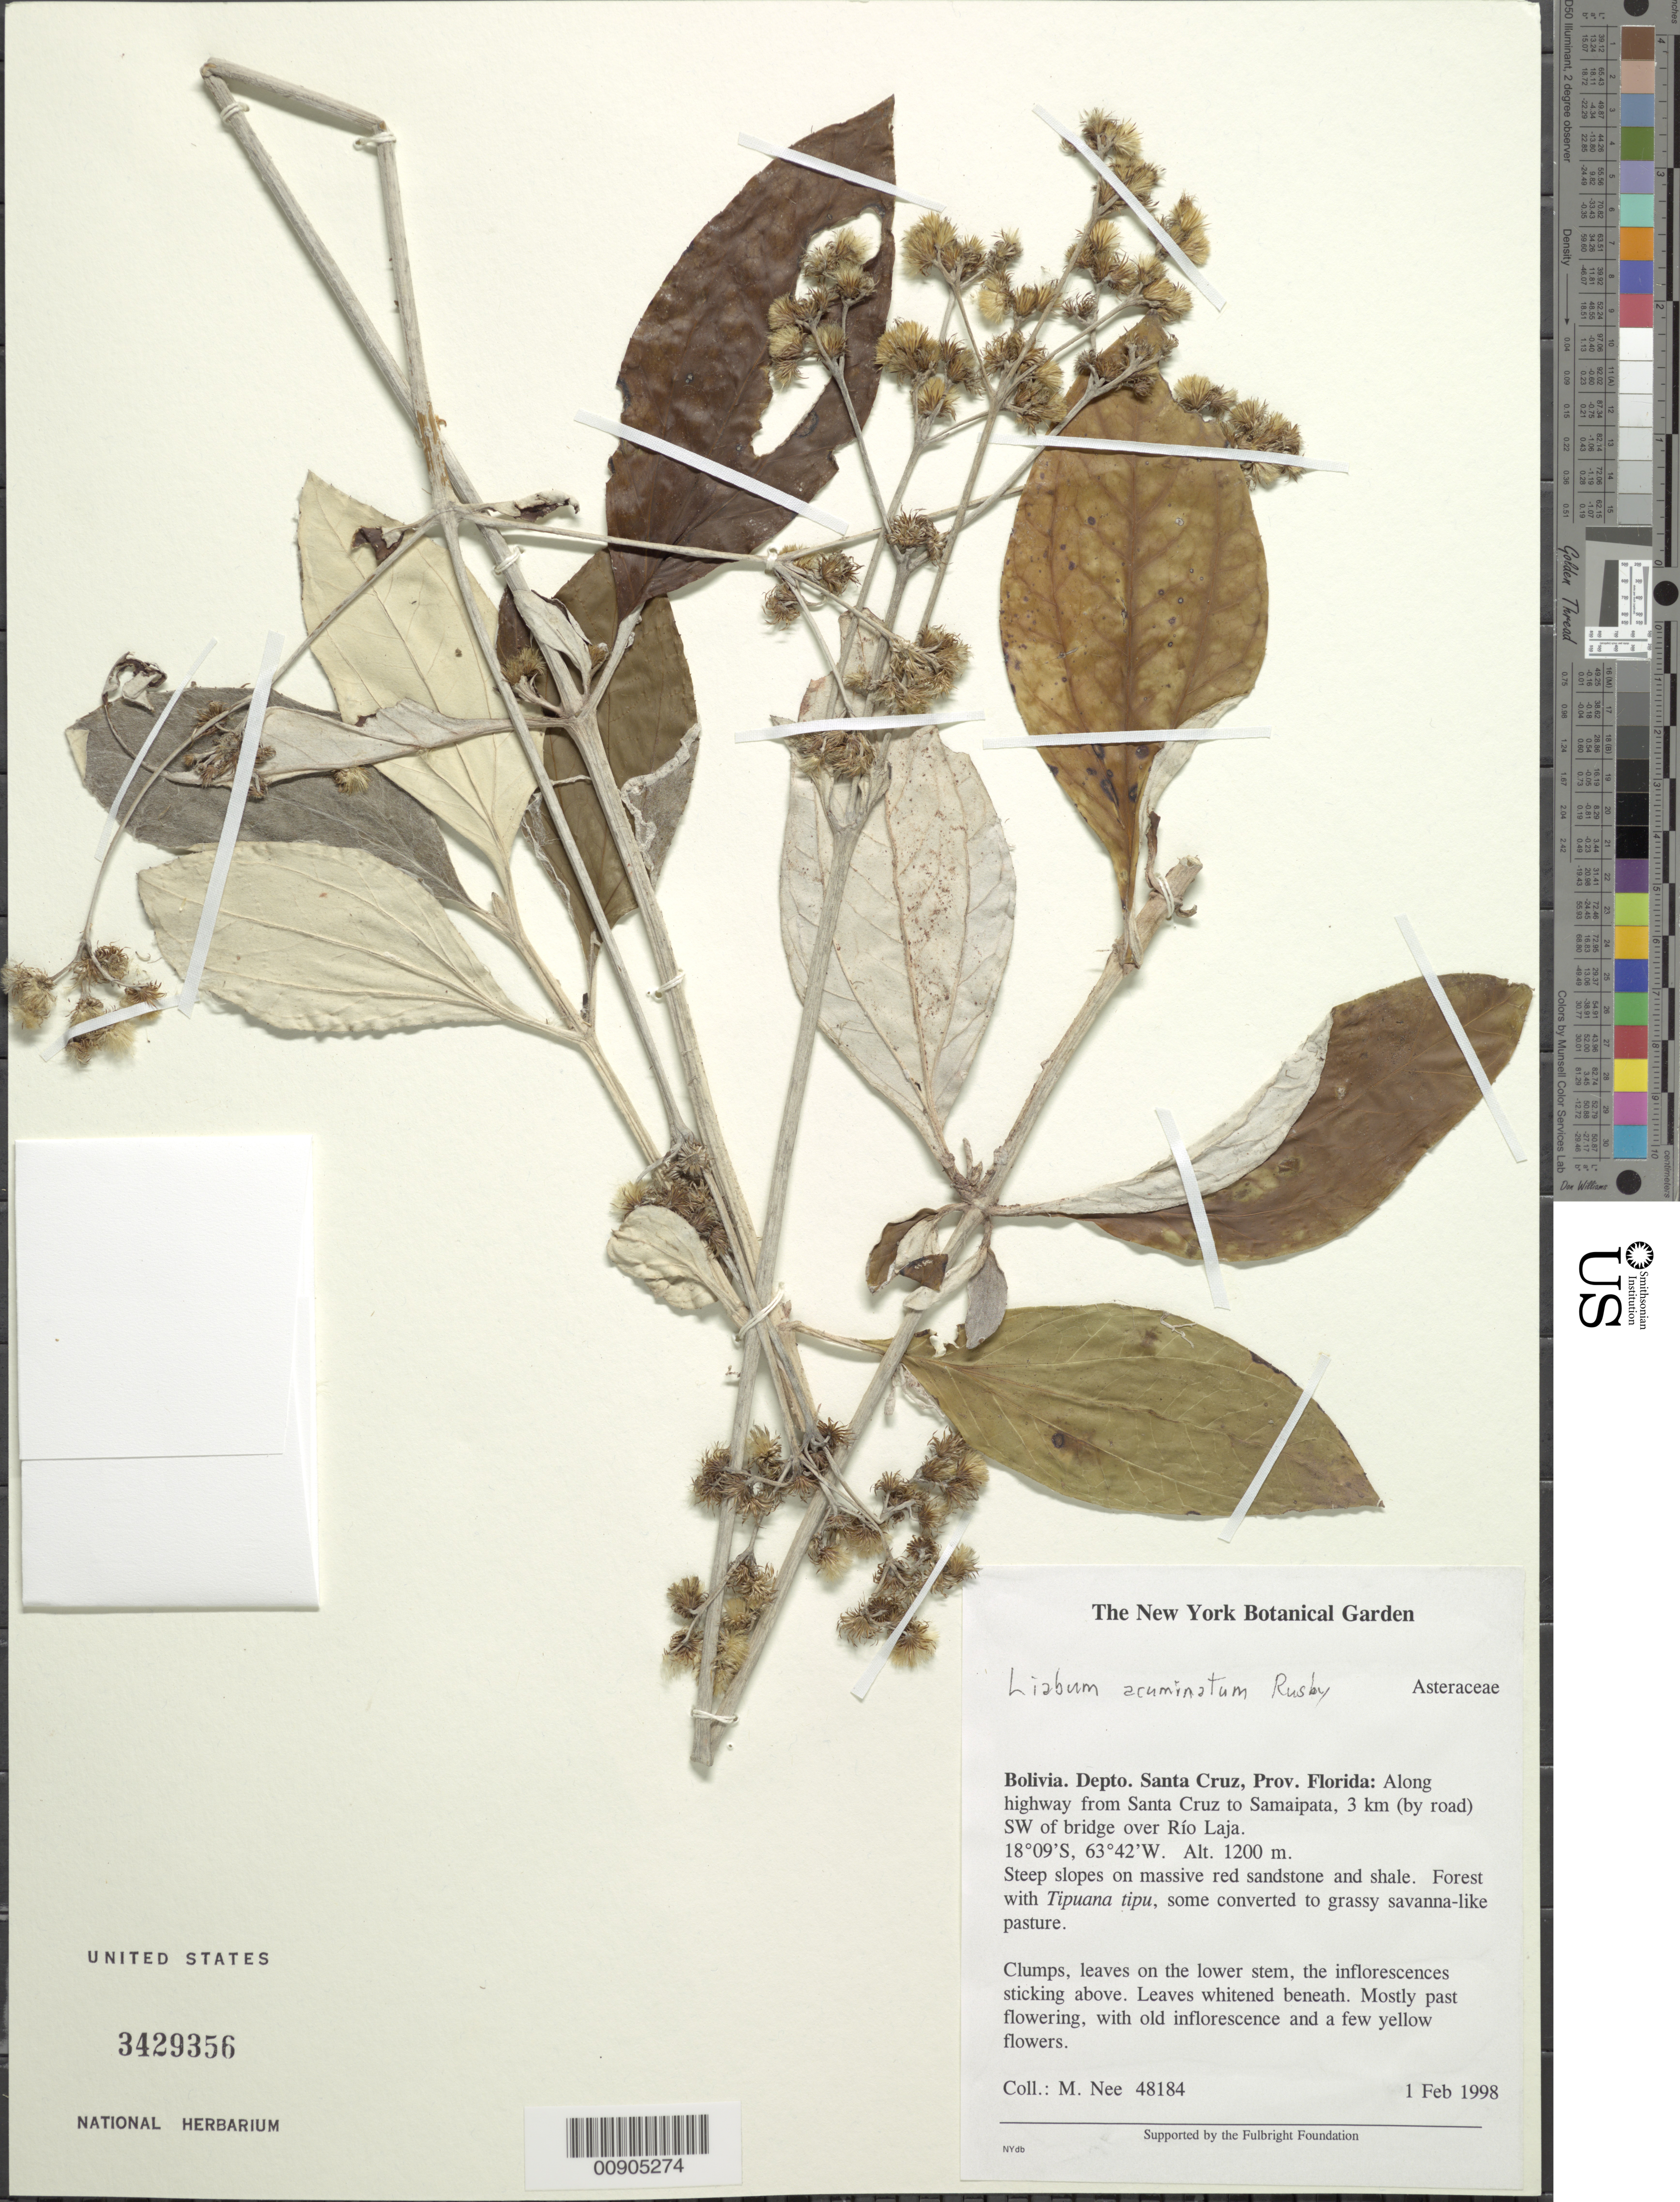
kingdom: Plantae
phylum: Tracheophyta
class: Magnoliopsida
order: Asterales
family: Asteraceae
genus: Liabum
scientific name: Liabum acuminatum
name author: Rusby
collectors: M. Nee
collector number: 48184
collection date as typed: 1 February 1998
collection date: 1998-02-01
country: Bolivia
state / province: Santa Cruz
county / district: Florida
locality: Florida, along highway from Santa Cruz to Samaipata, 3 km (by road) SW of bridge over Rio Laja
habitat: Steep slopes on massive red sandstone and shale; forest with Tipuana tipu, some converted to grassy savanna-like pasture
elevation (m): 1200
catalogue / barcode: US 3429356